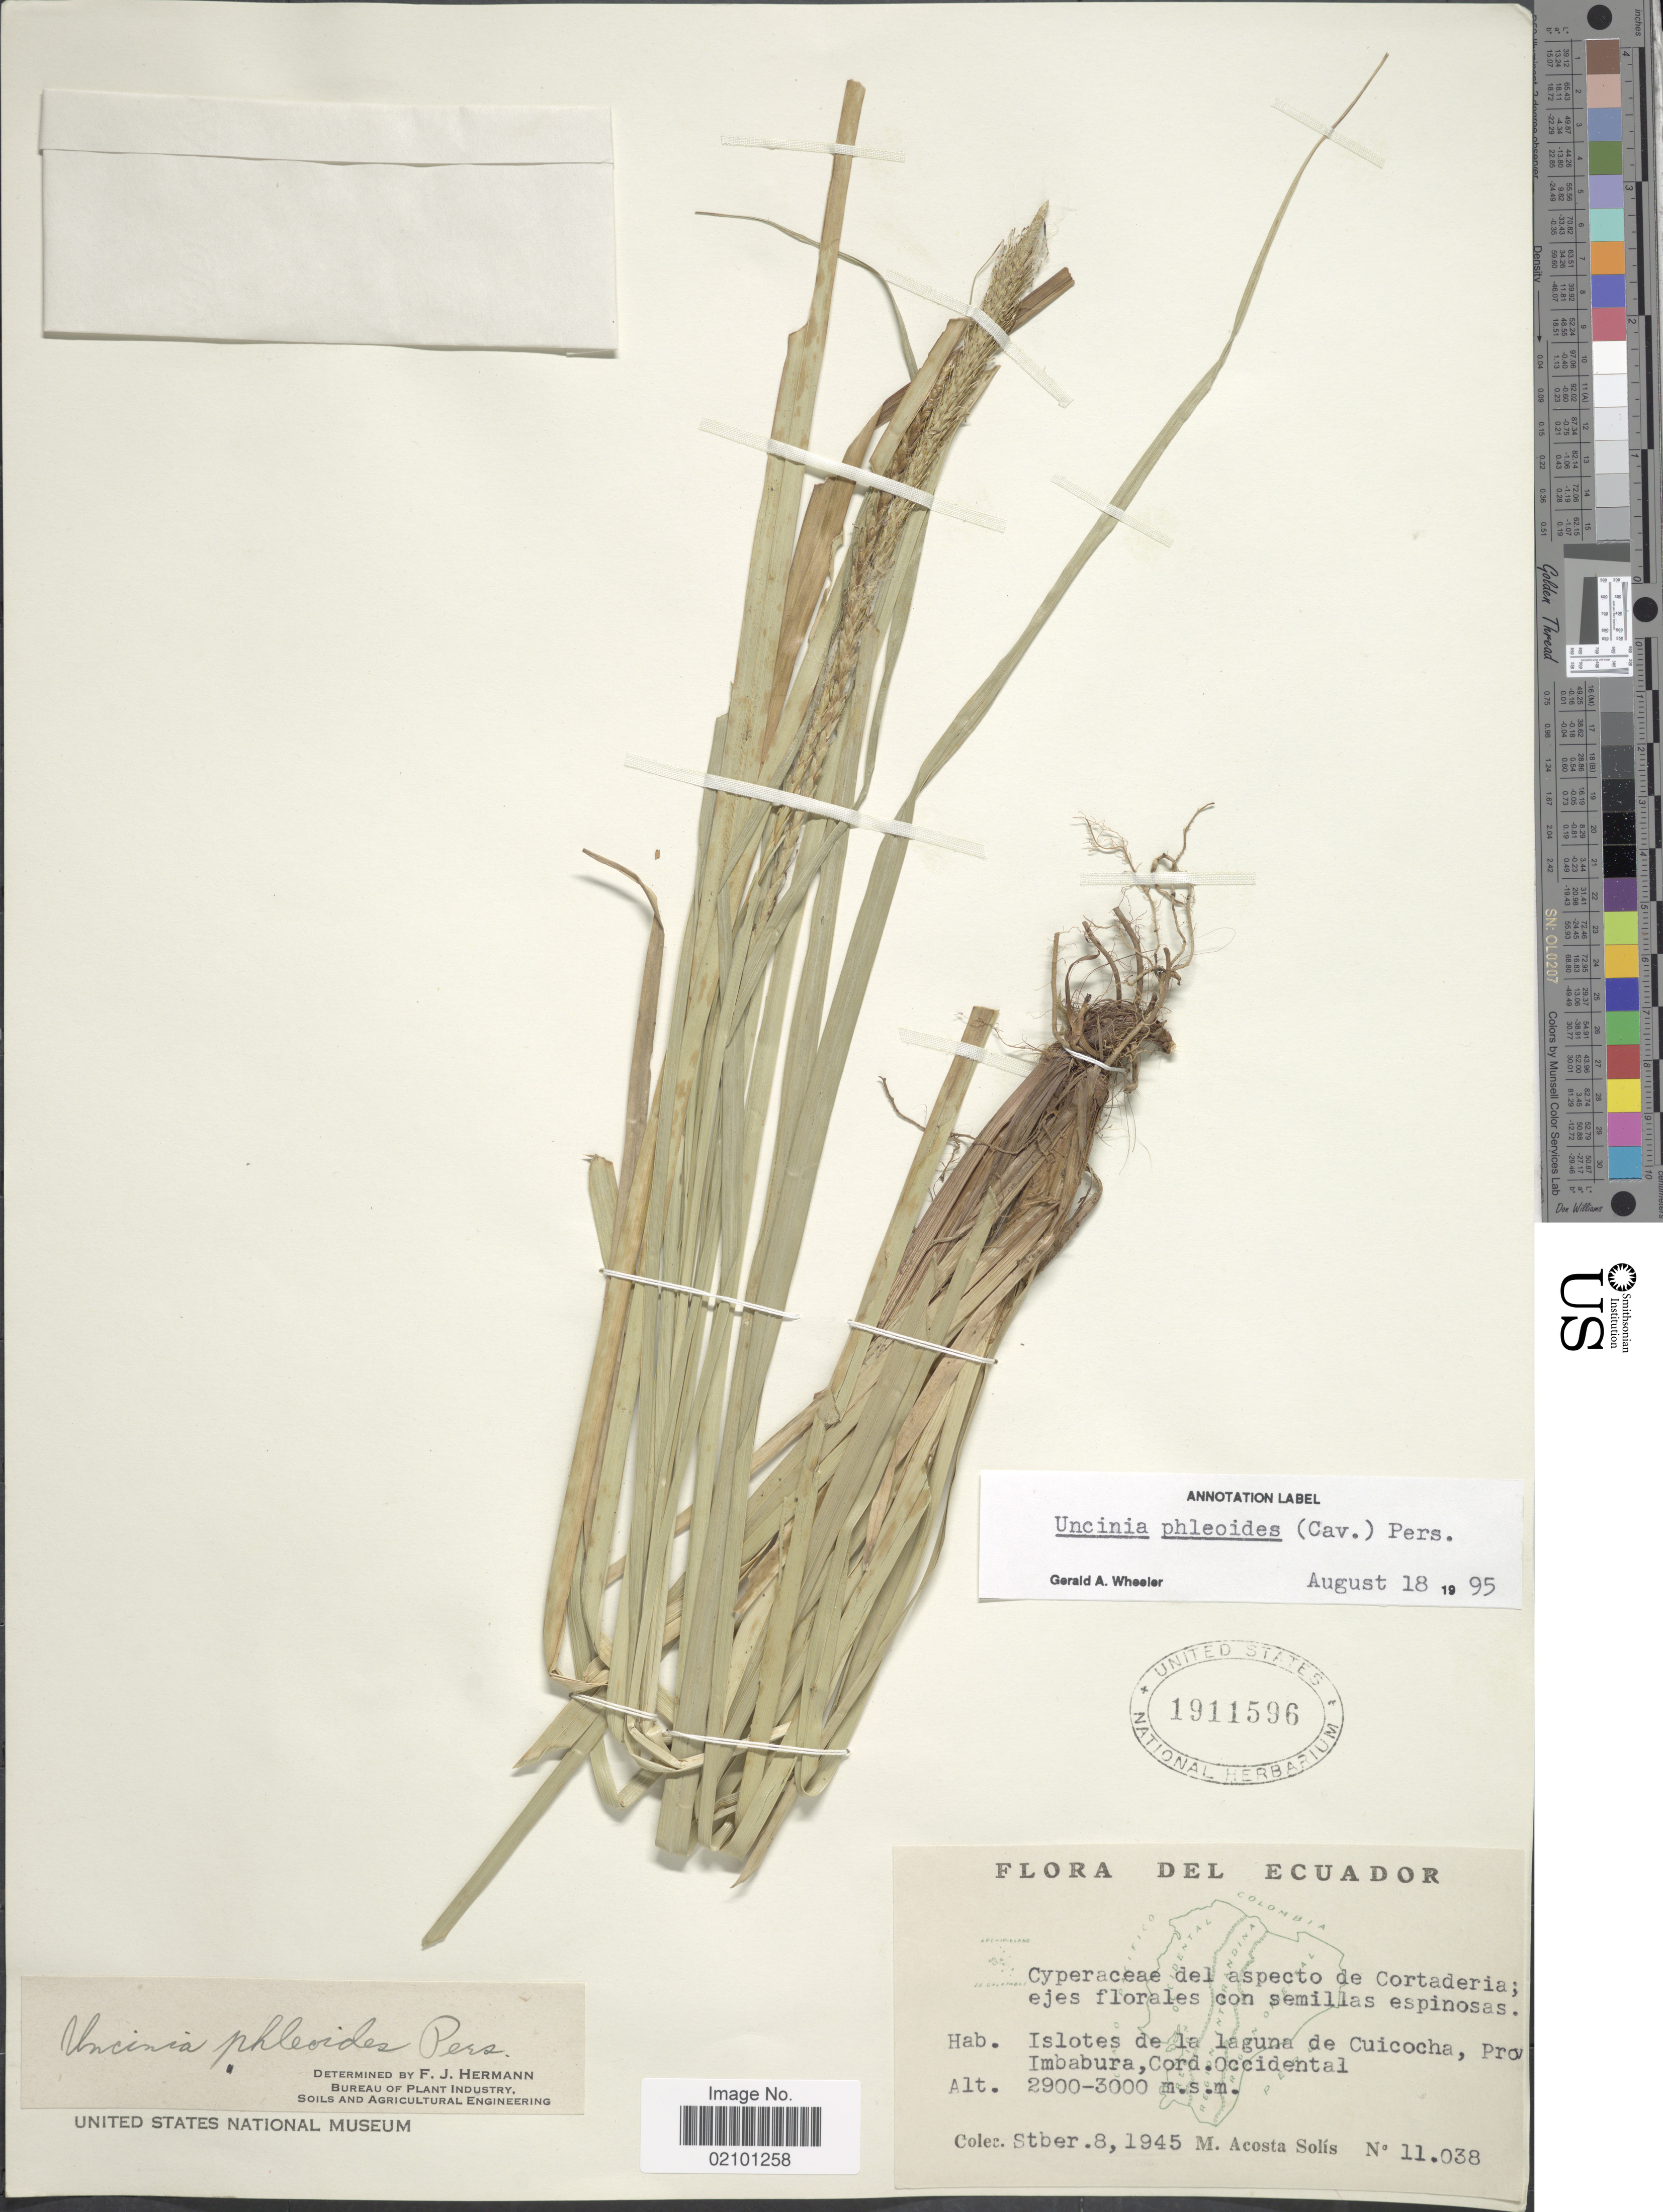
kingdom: Plantae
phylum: Tracheophyta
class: Liliopsida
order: Poales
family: Cyperaceae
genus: Carex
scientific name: Carex phleoides subsp. koyamae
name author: (Gómez-Laur.) Jim.Mejías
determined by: Jimnéz-Mejias, Pedro, (UPOS), Universidad Pablo de Olavide (SPAIN)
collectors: M. Acosta Solis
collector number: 11038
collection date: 1945-09-08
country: Ecuador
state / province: Imbabura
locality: Islotes de la laguna de Cuicocha, Prov. Imbabura, Cord. Occidental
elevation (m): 2900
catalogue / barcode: US 1911596